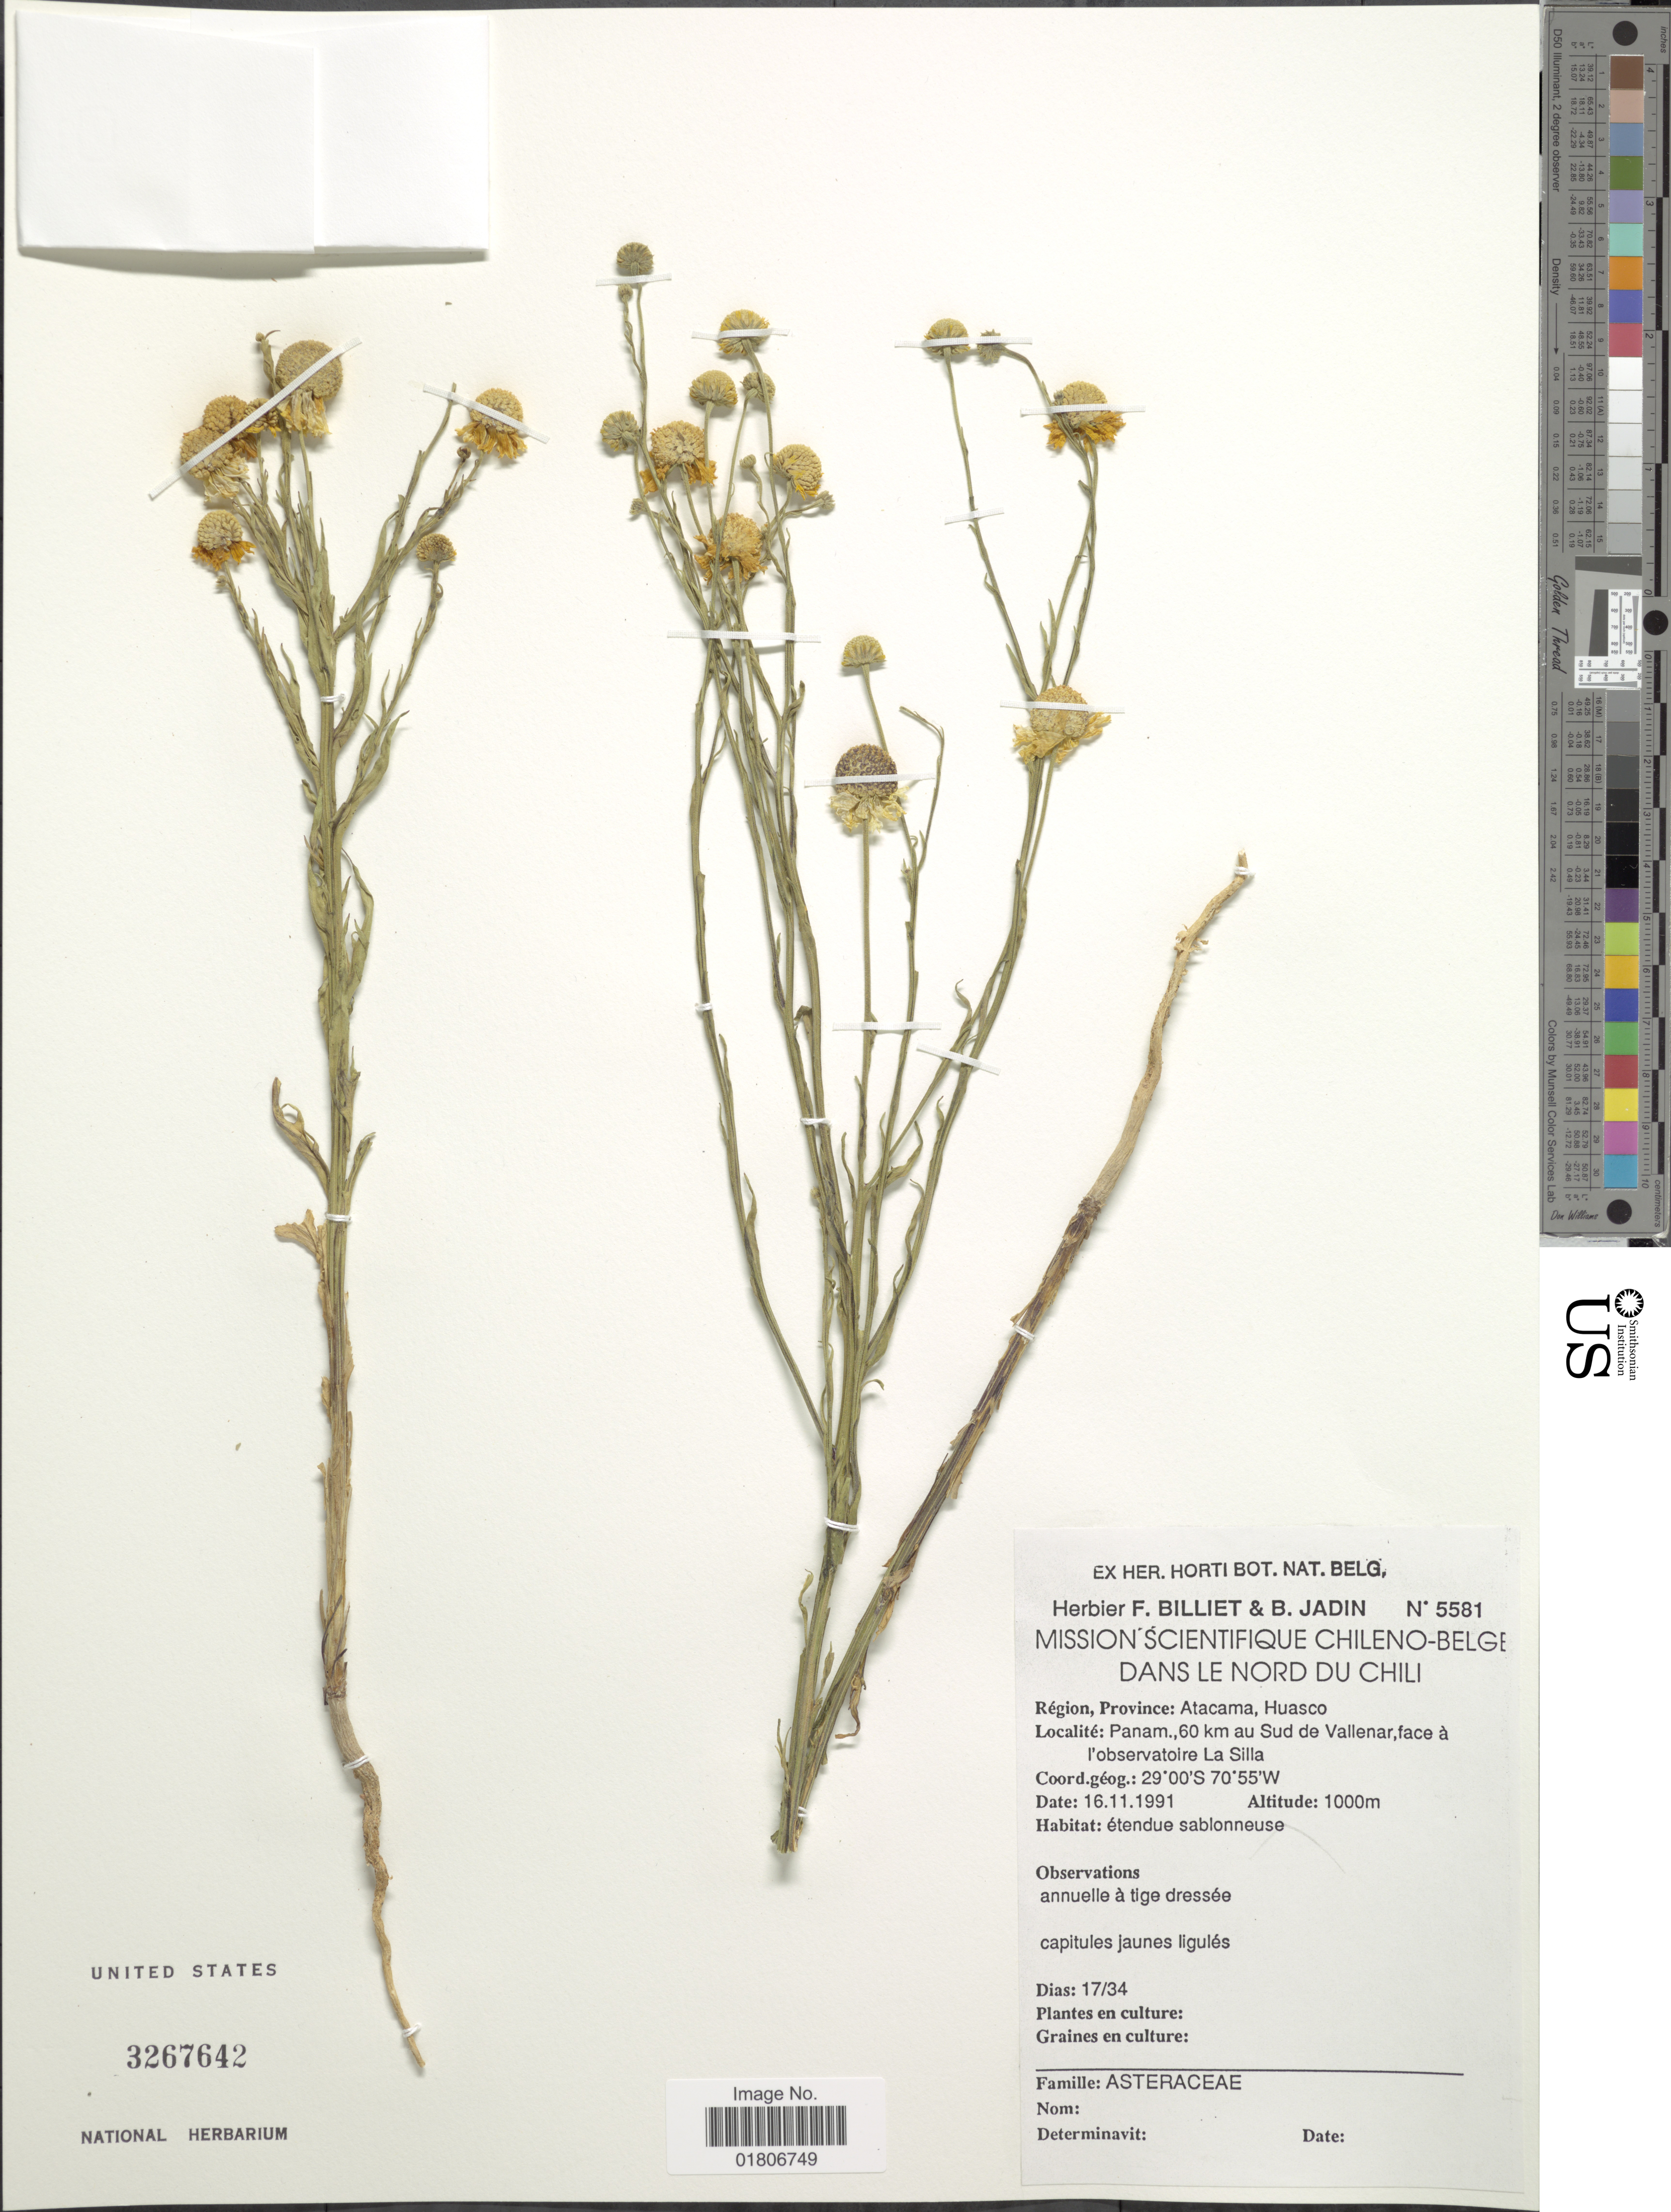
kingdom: Plantae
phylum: Tracheophyta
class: Magnoliopsida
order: Asterales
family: Asteraceae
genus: Helenium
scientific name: Helenium glaucum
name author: (Cav.) Stuntz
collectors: ex herb. F. Billiet & B. Jadin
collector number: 5581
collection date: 1991-11-16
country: Chile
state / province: Atacama (III)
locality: Huasco. Panam., 60 km au Sud de Vallenar, face à I'observatoire La Silla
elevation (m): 1000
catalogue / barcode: US 3267642